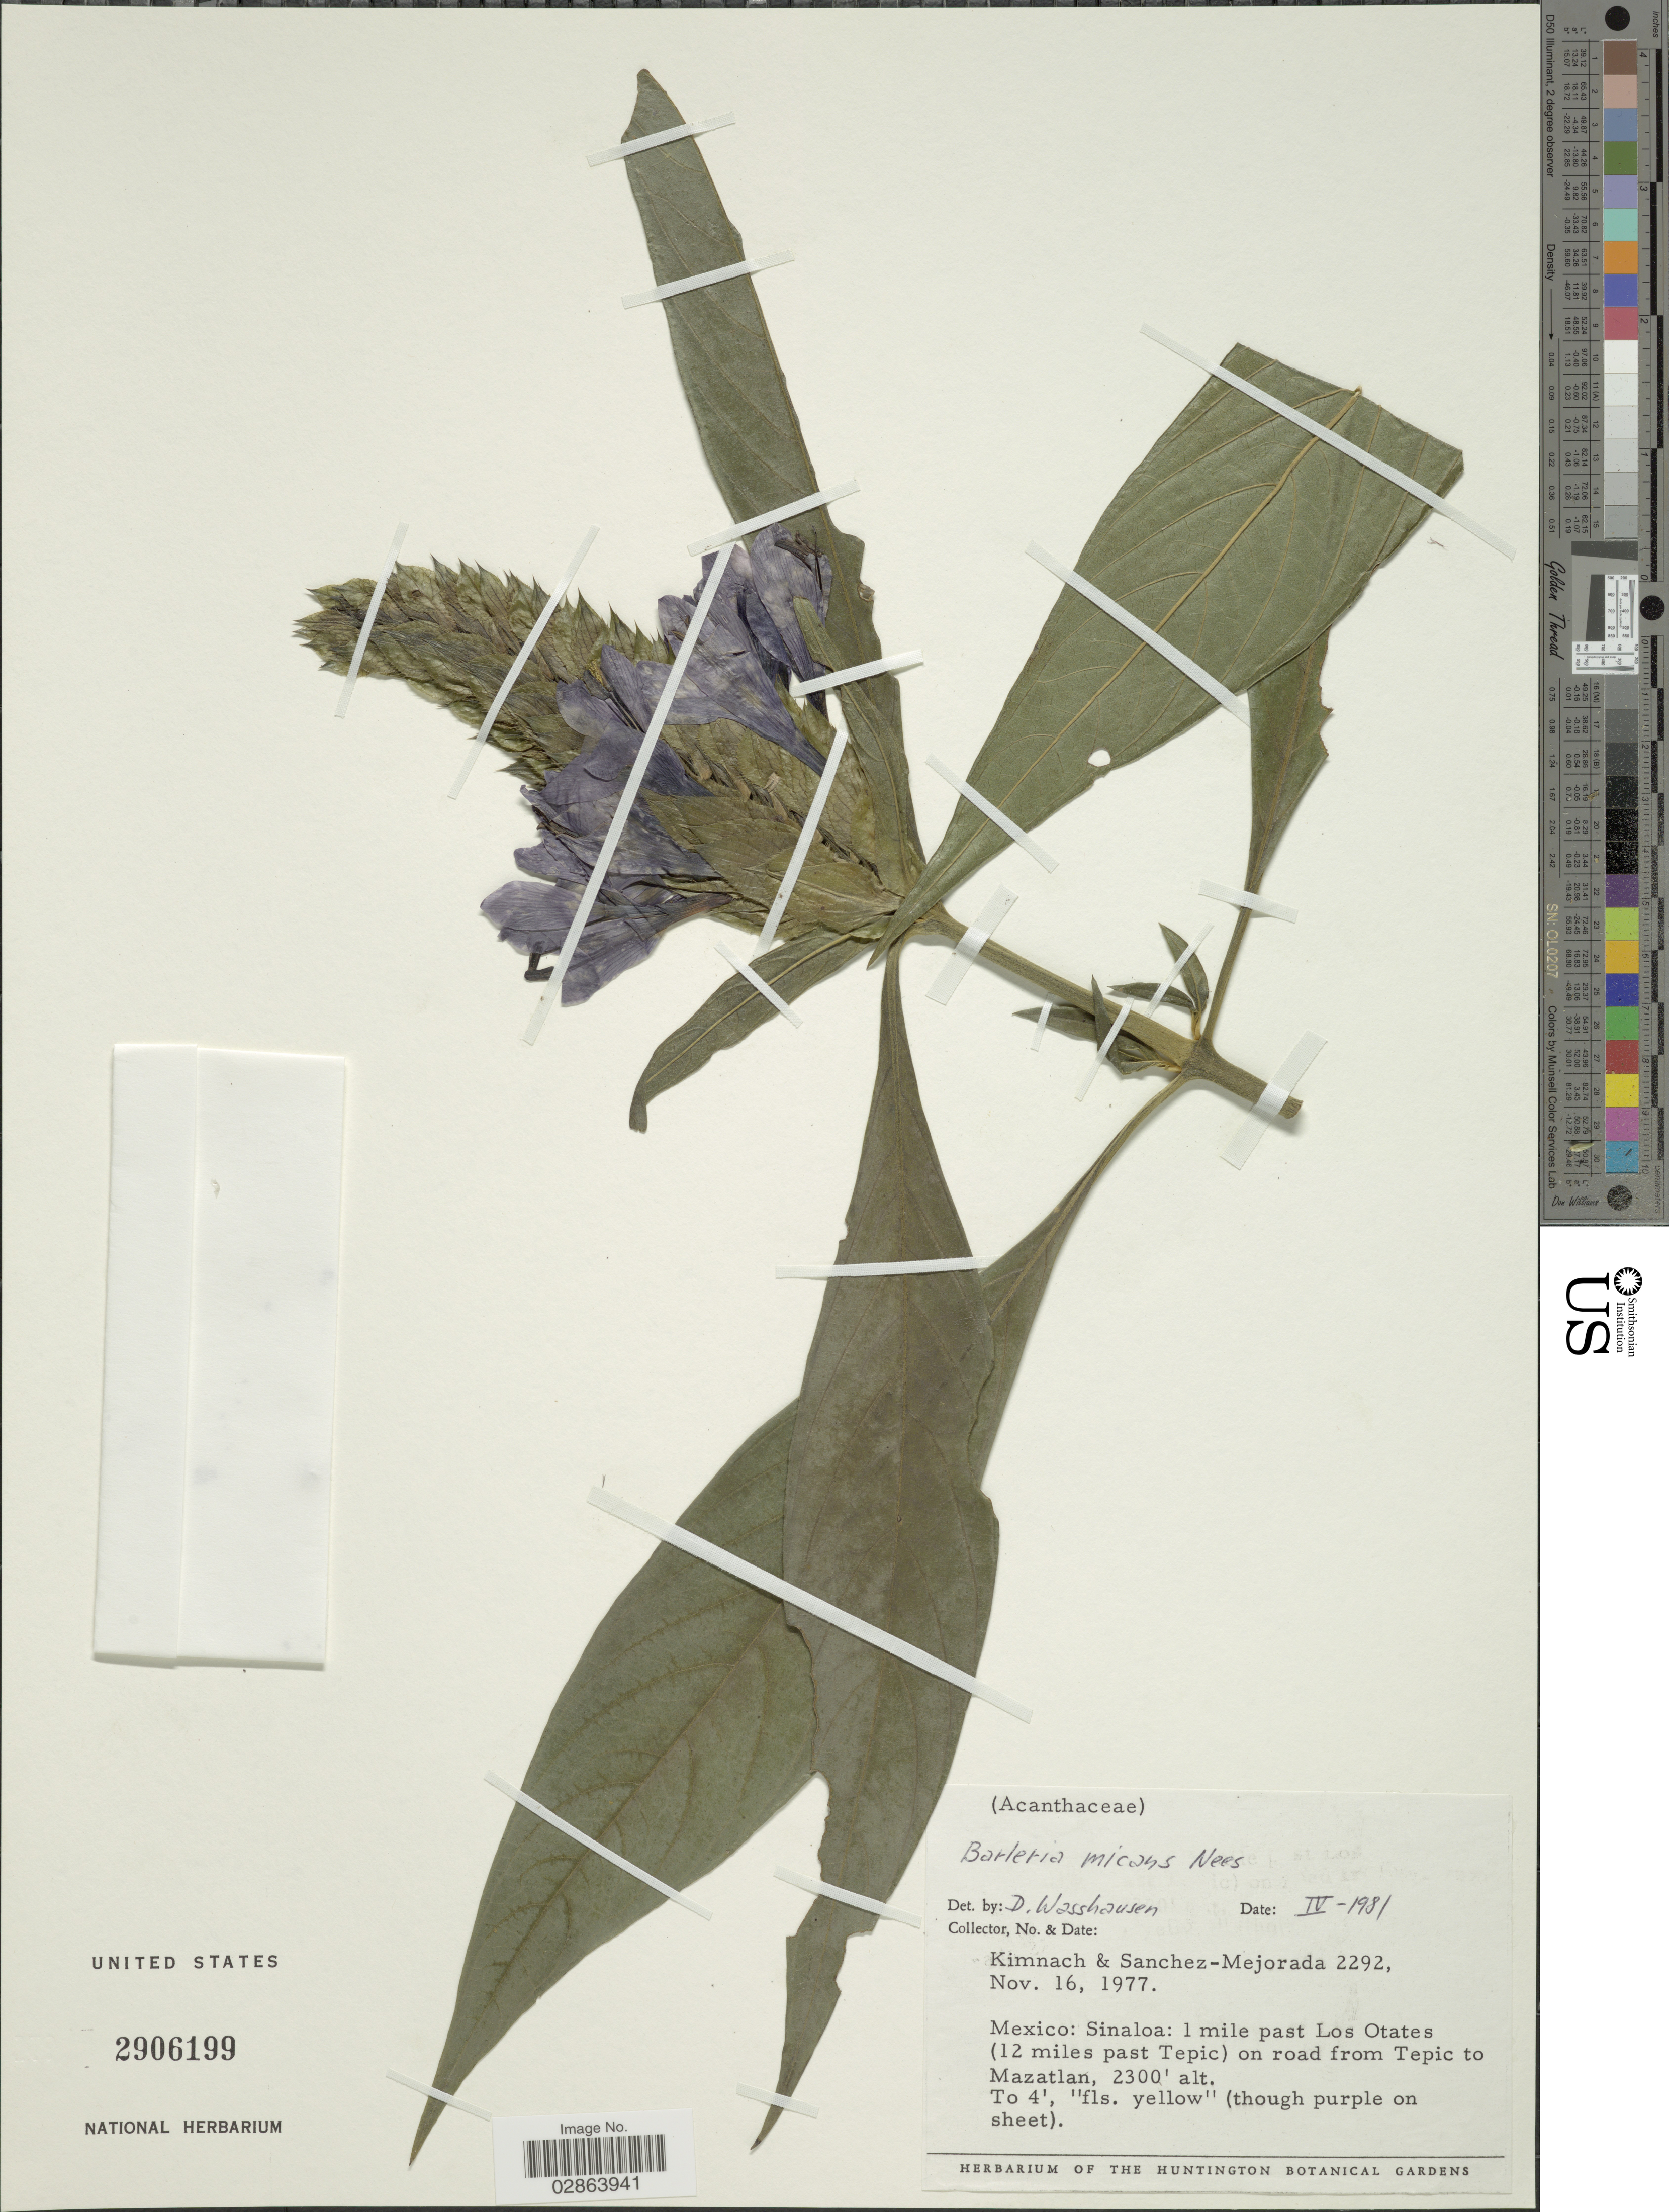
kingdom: Plantae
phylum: Tracheophyta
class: Magnoliopsida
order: Lamiales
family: Acanthaceae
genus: Barleria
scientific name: Barleria oenotheroides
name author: Dum. Cours.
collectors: -. Kimnach & Sanchez-Mejorada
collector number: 2292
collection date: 1977-11-16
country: Mexico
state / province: Sinaloa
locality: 1 mile past Los Otates (12 miles past Tepic) on road from Tepic to Mazatlan.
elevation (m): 701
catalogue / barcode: US 2906199